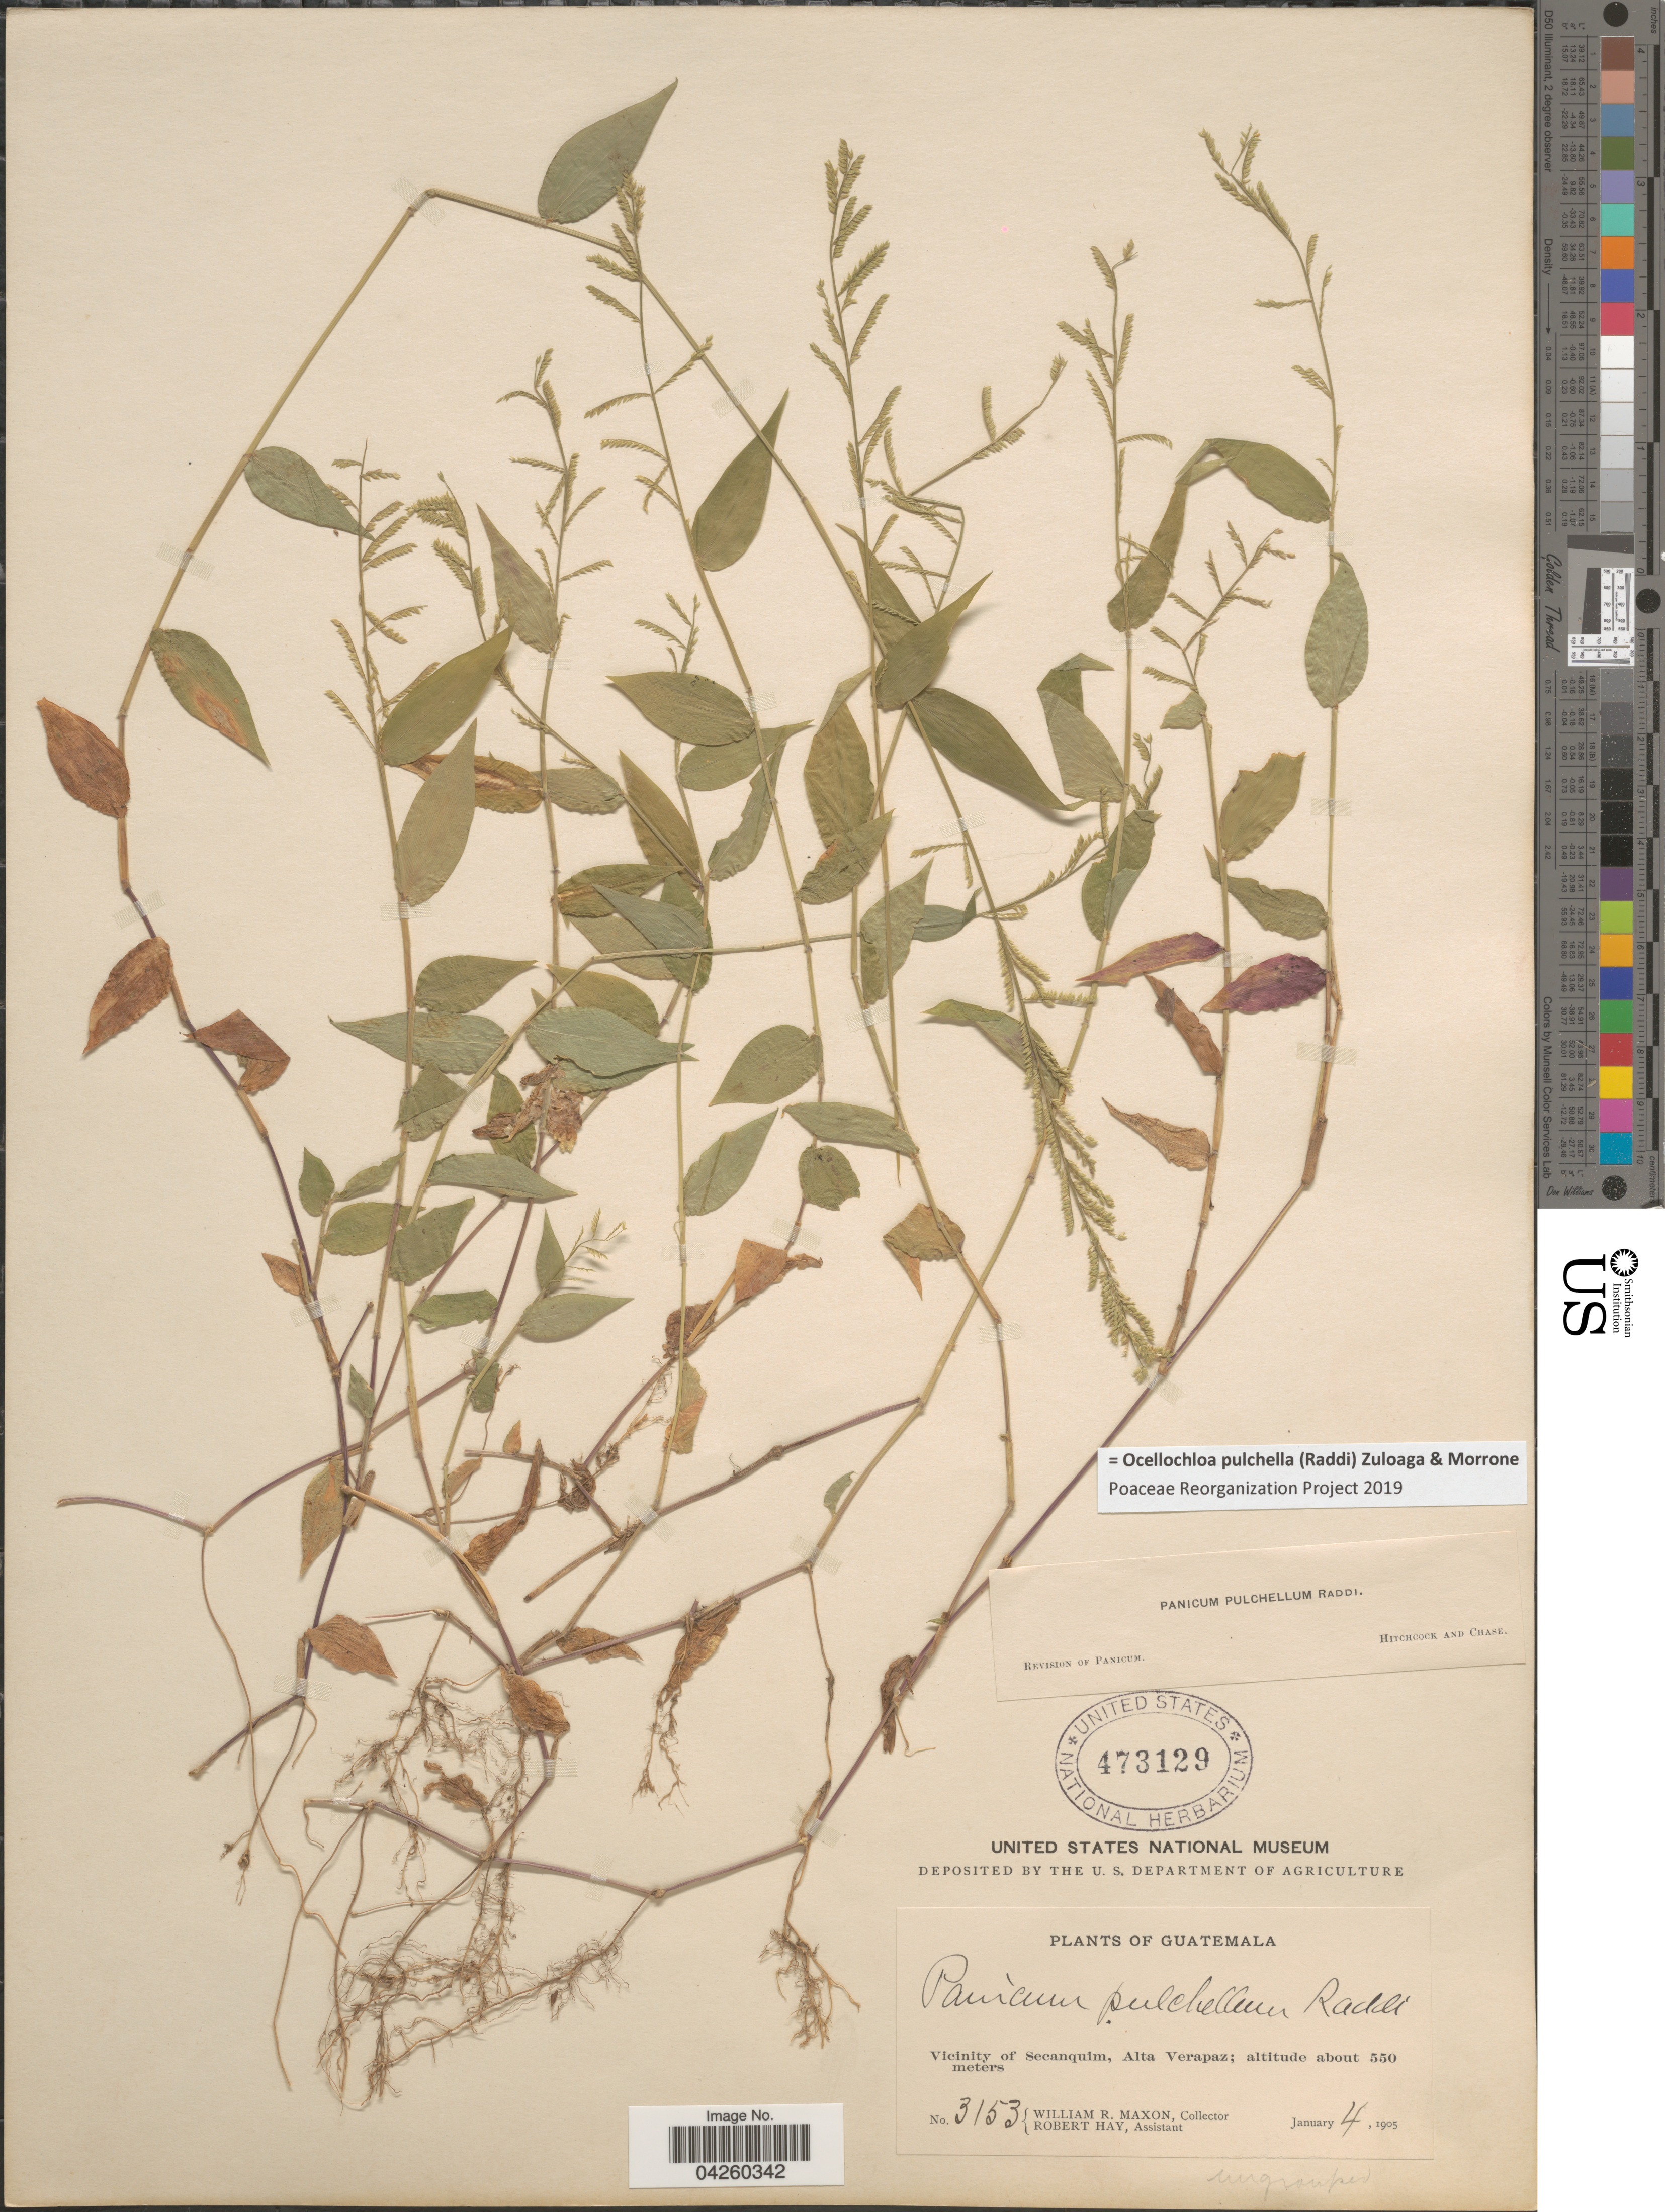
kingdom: Plantae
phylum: Tracheophyta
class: Liliopsida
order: Poales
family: Poaceae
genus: Ocellochloa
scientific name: Ocellochloa pulchella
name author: (Raddi) Zuloaga & Morrone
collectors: W. R. Maxon & R. Hay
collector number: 3153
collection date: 1905-01-04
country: Guatemala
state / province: Alta Verapaz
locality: Vicinity of Secanquim.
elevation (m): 550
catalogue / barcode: US 473129